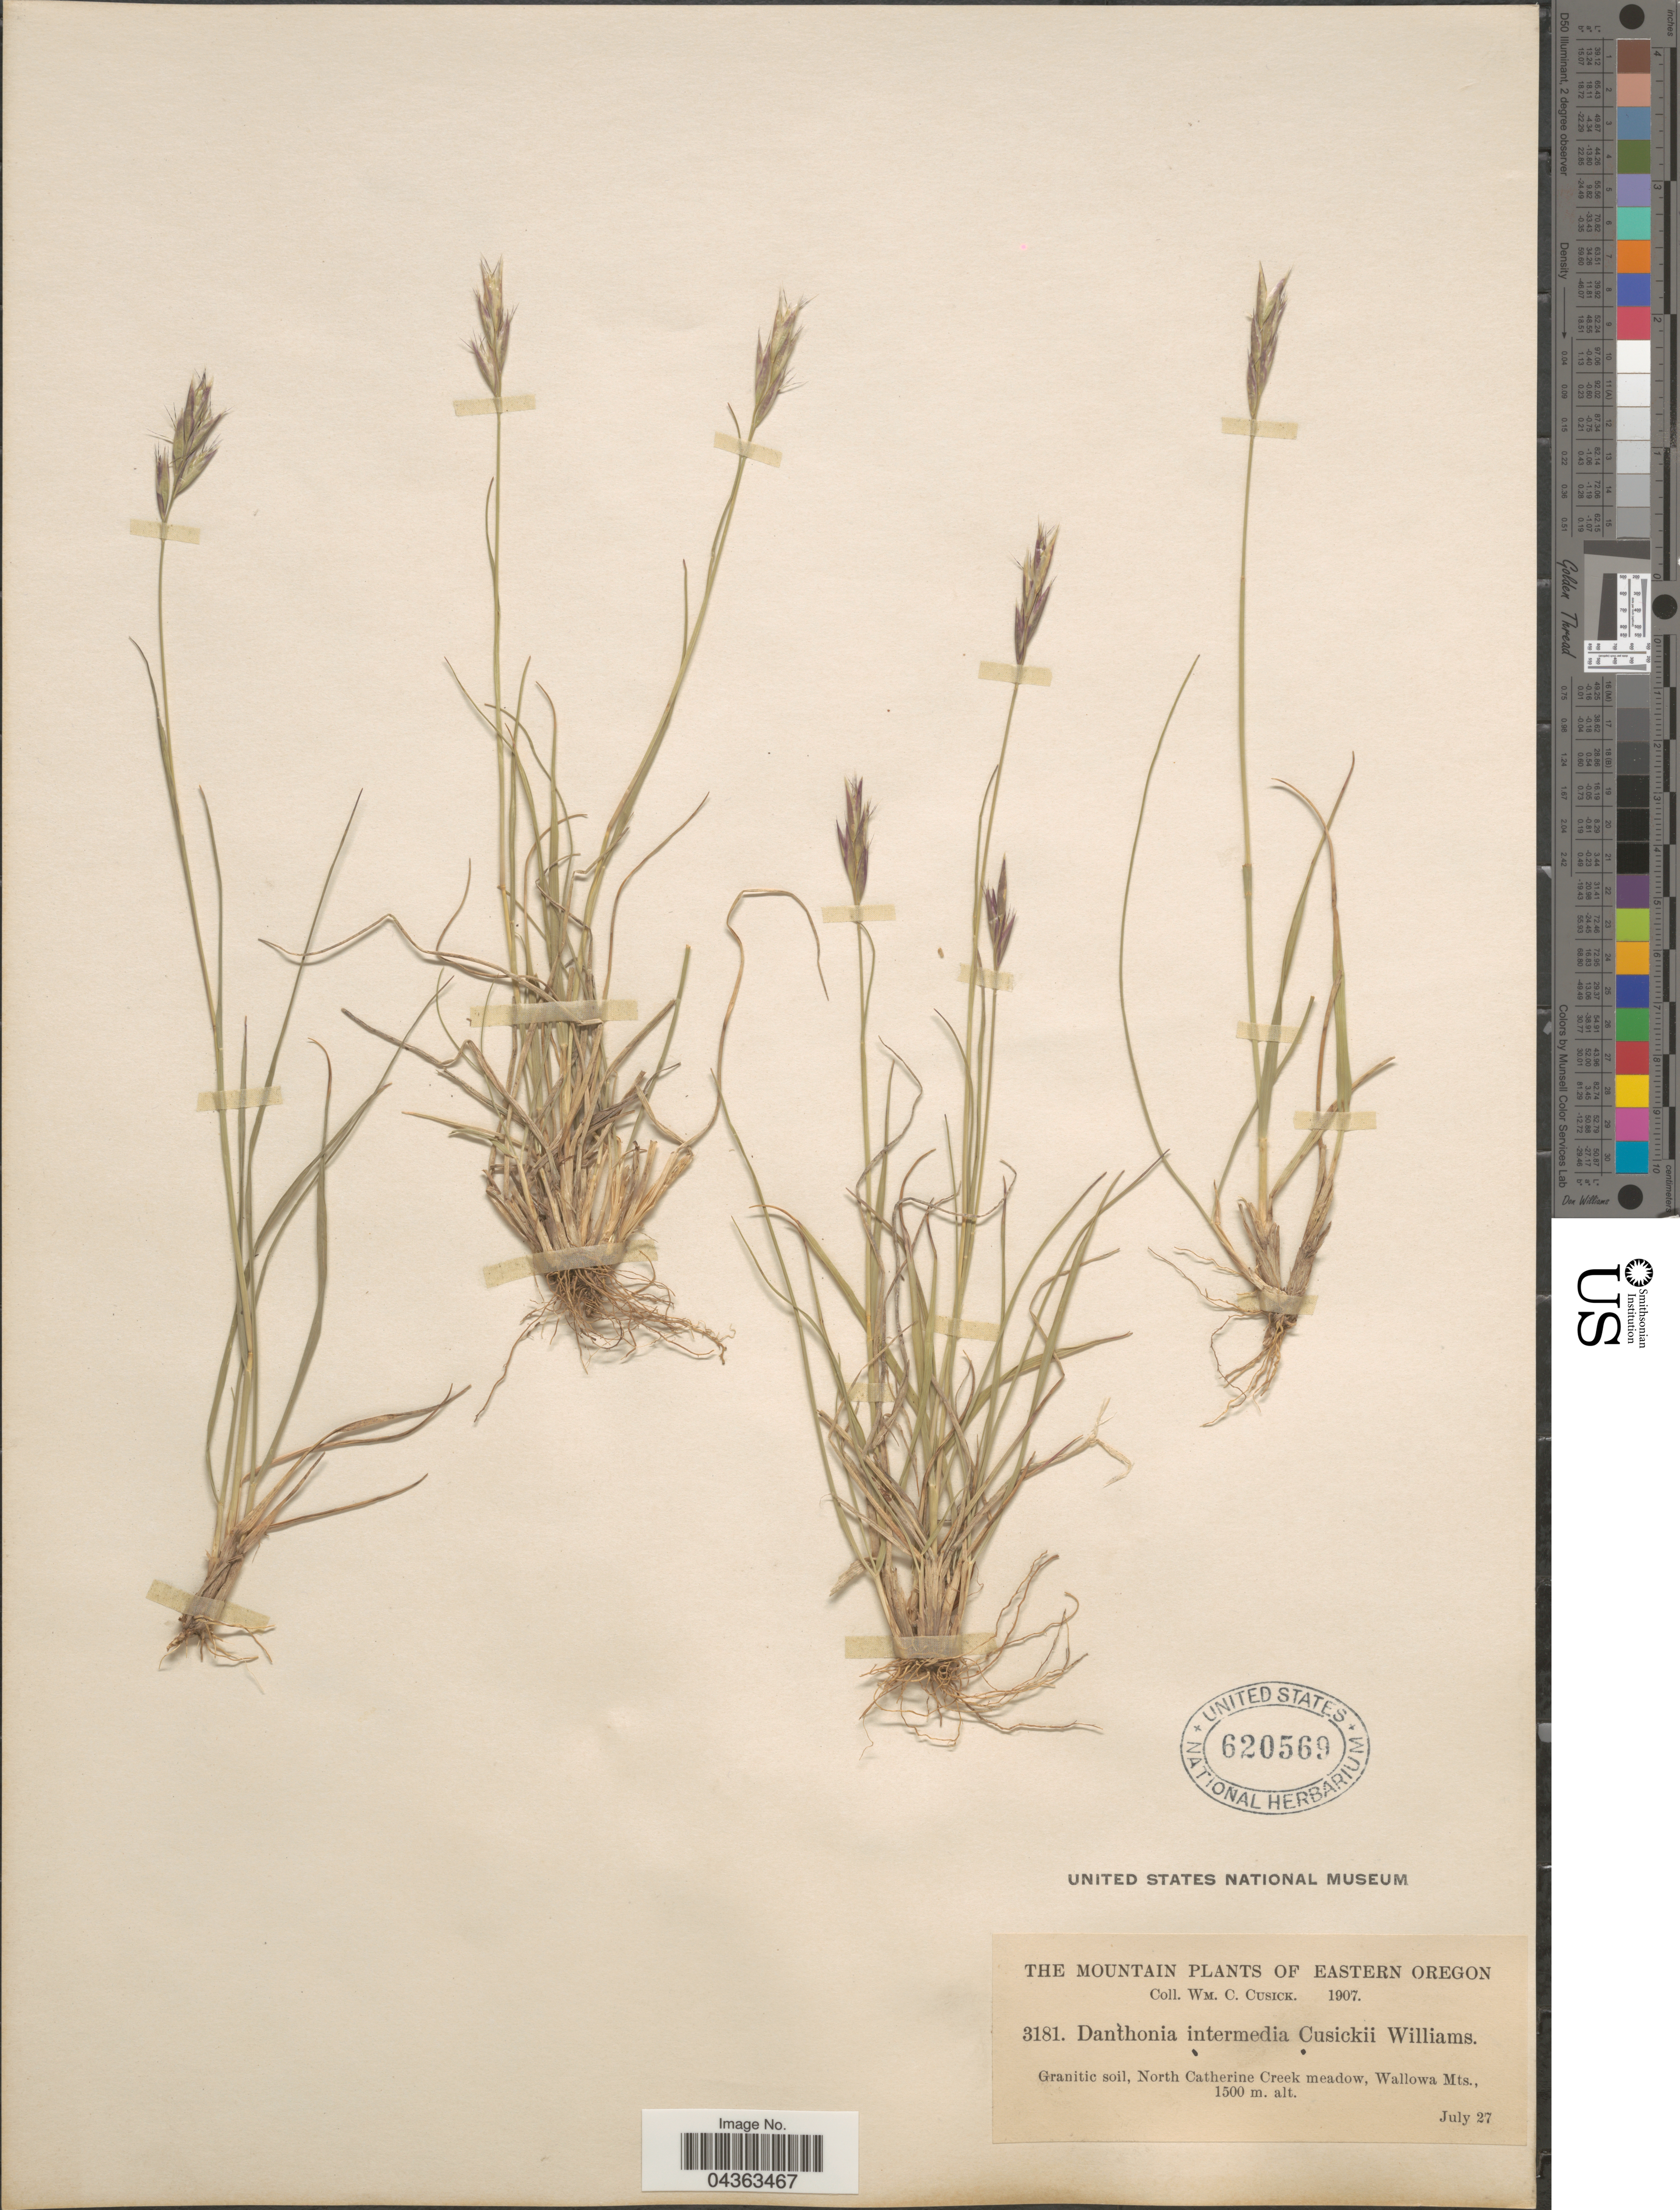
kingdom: Plantae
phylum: Tracheophyta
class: Liliopsida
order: Poales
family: Poaceae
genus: Danthonia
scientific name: Danthonia intermedia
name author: Vasey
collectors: W. C. Cusick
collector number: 3181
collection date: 1907-07-27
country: United States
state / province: Oregon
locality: Eastern Oregon. Granitic soil, North Catherine Creek meadow, Wallowa Mts.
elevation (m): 1500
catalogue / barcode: US 620569